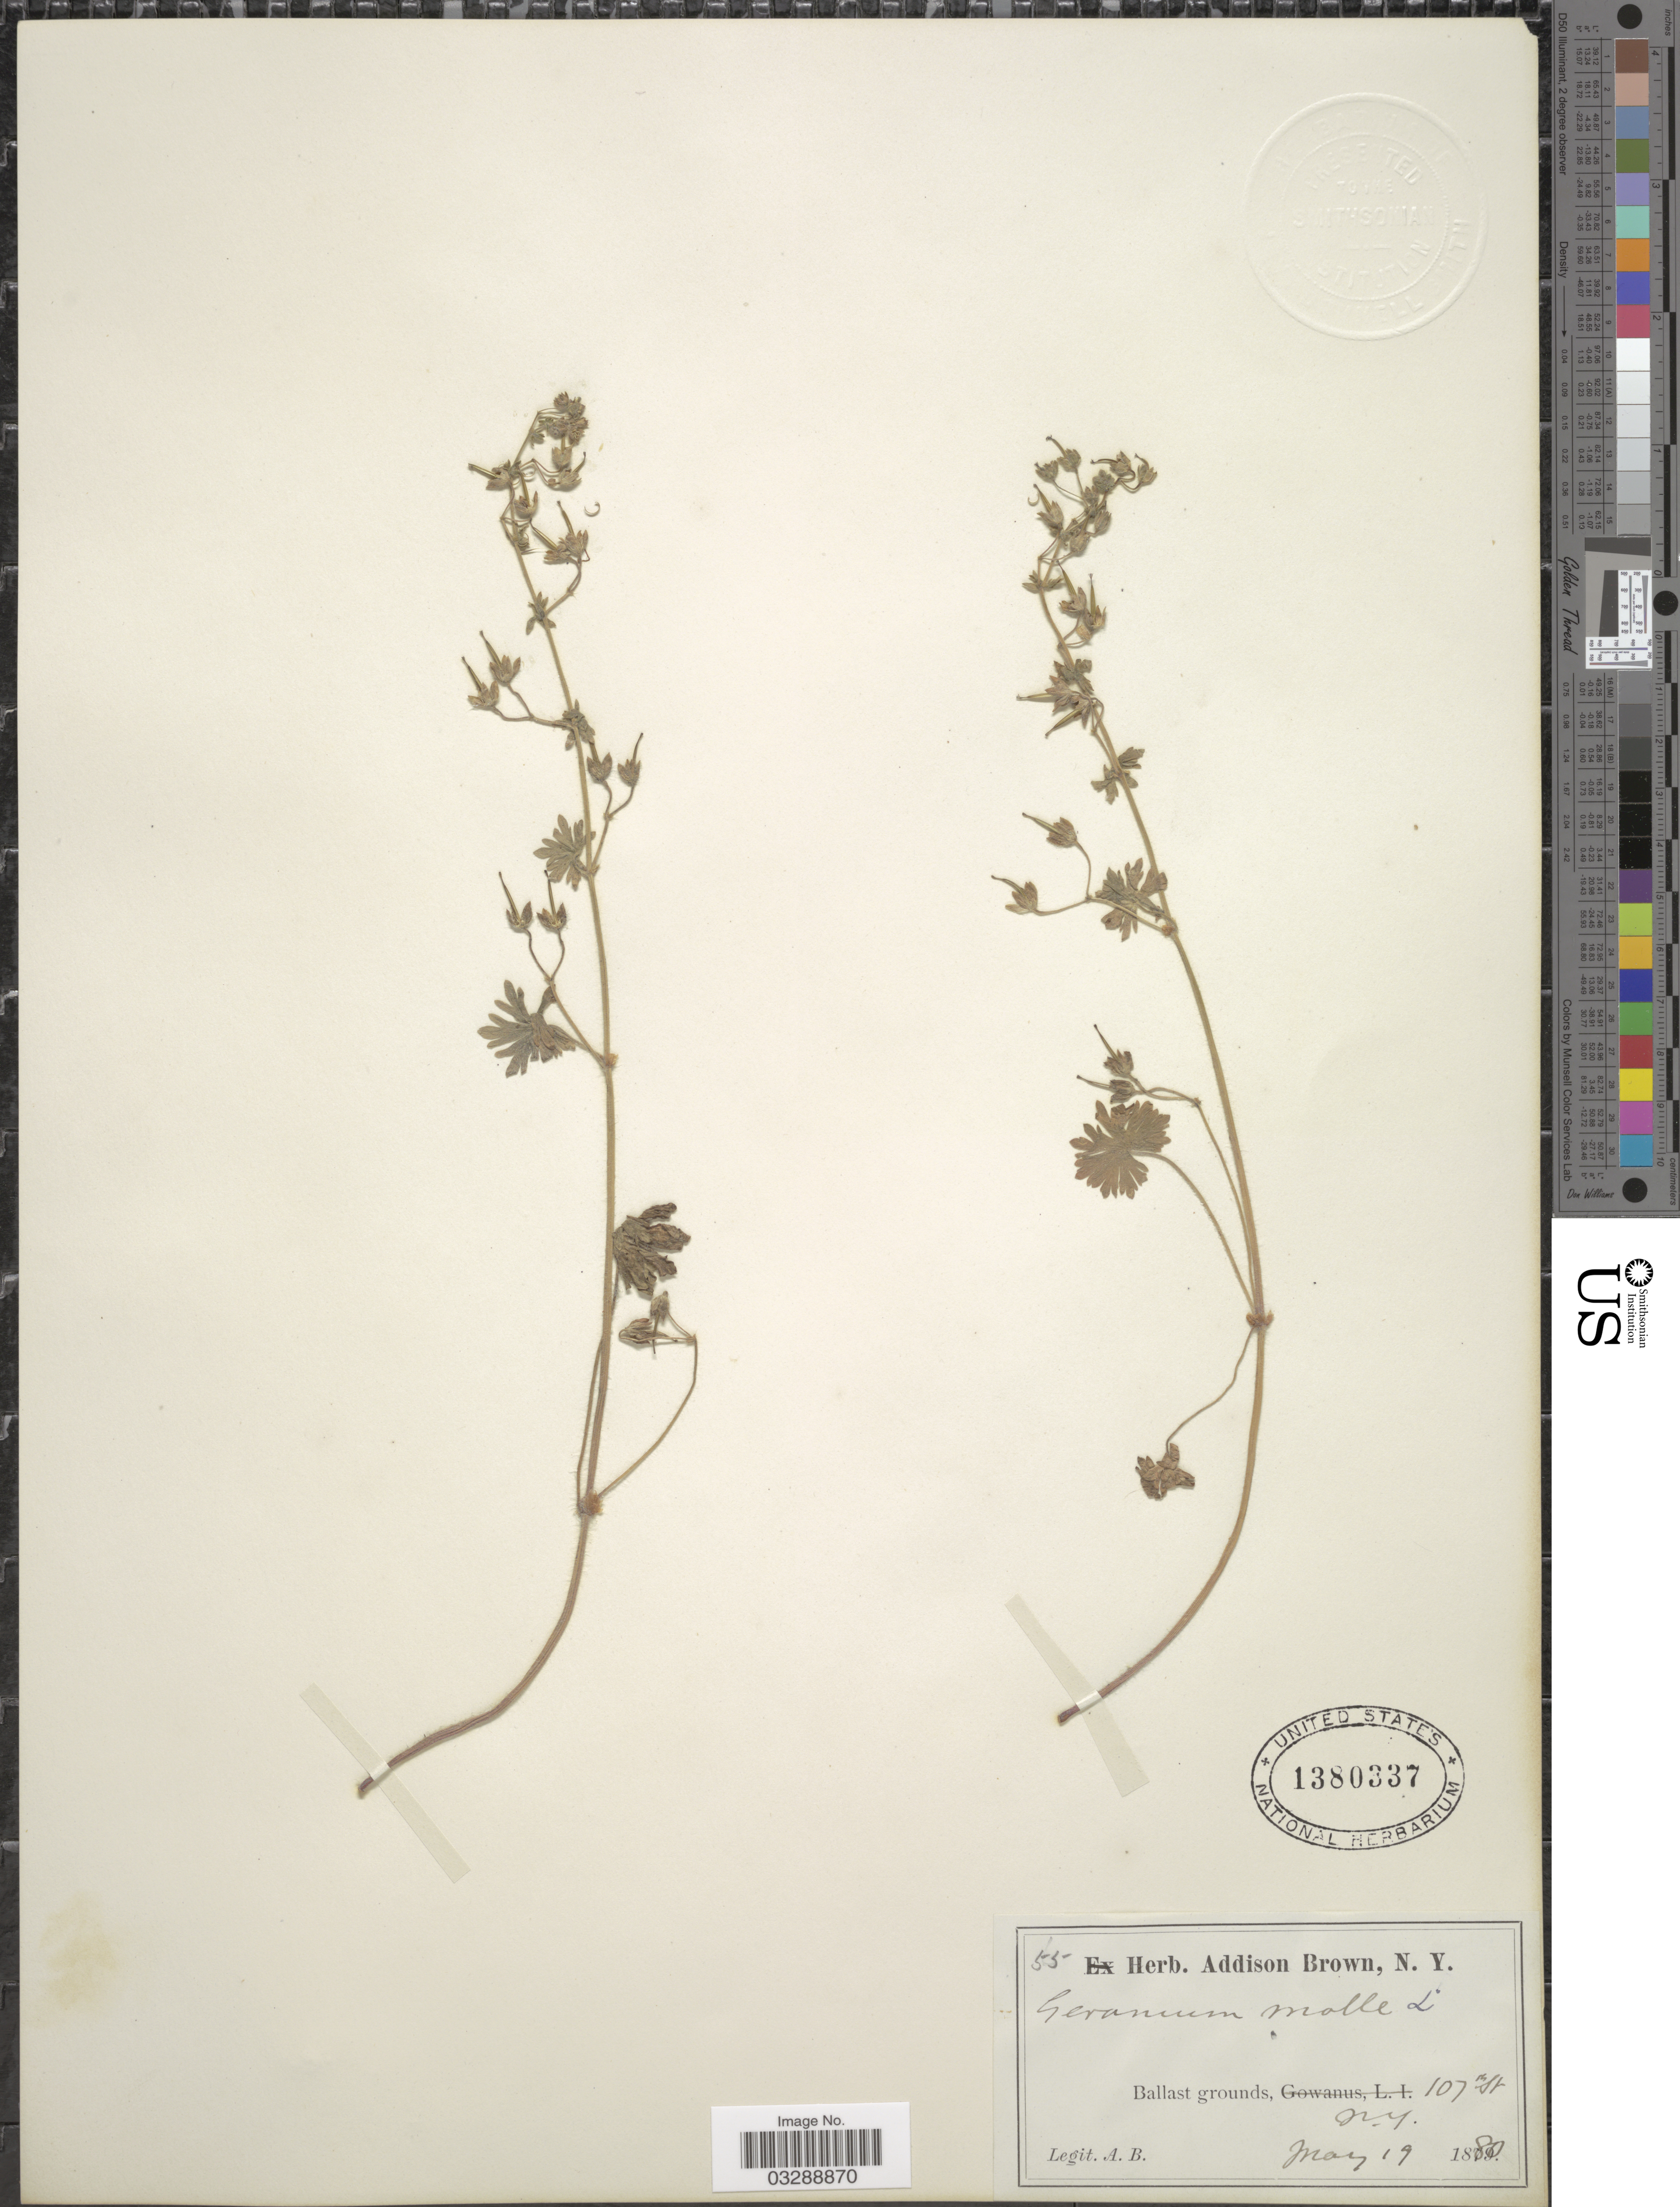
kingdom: Plantae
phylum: Tracheophyta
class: Magnoliopsida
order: Geraniales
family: Geraniaceae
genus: Geranium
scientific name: Geranium molle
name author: L.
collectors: A. Brown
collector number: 55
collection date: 1880-05-19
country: United States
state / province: New York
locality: Ballast grounds. 107th st.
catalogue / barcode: US 1380337